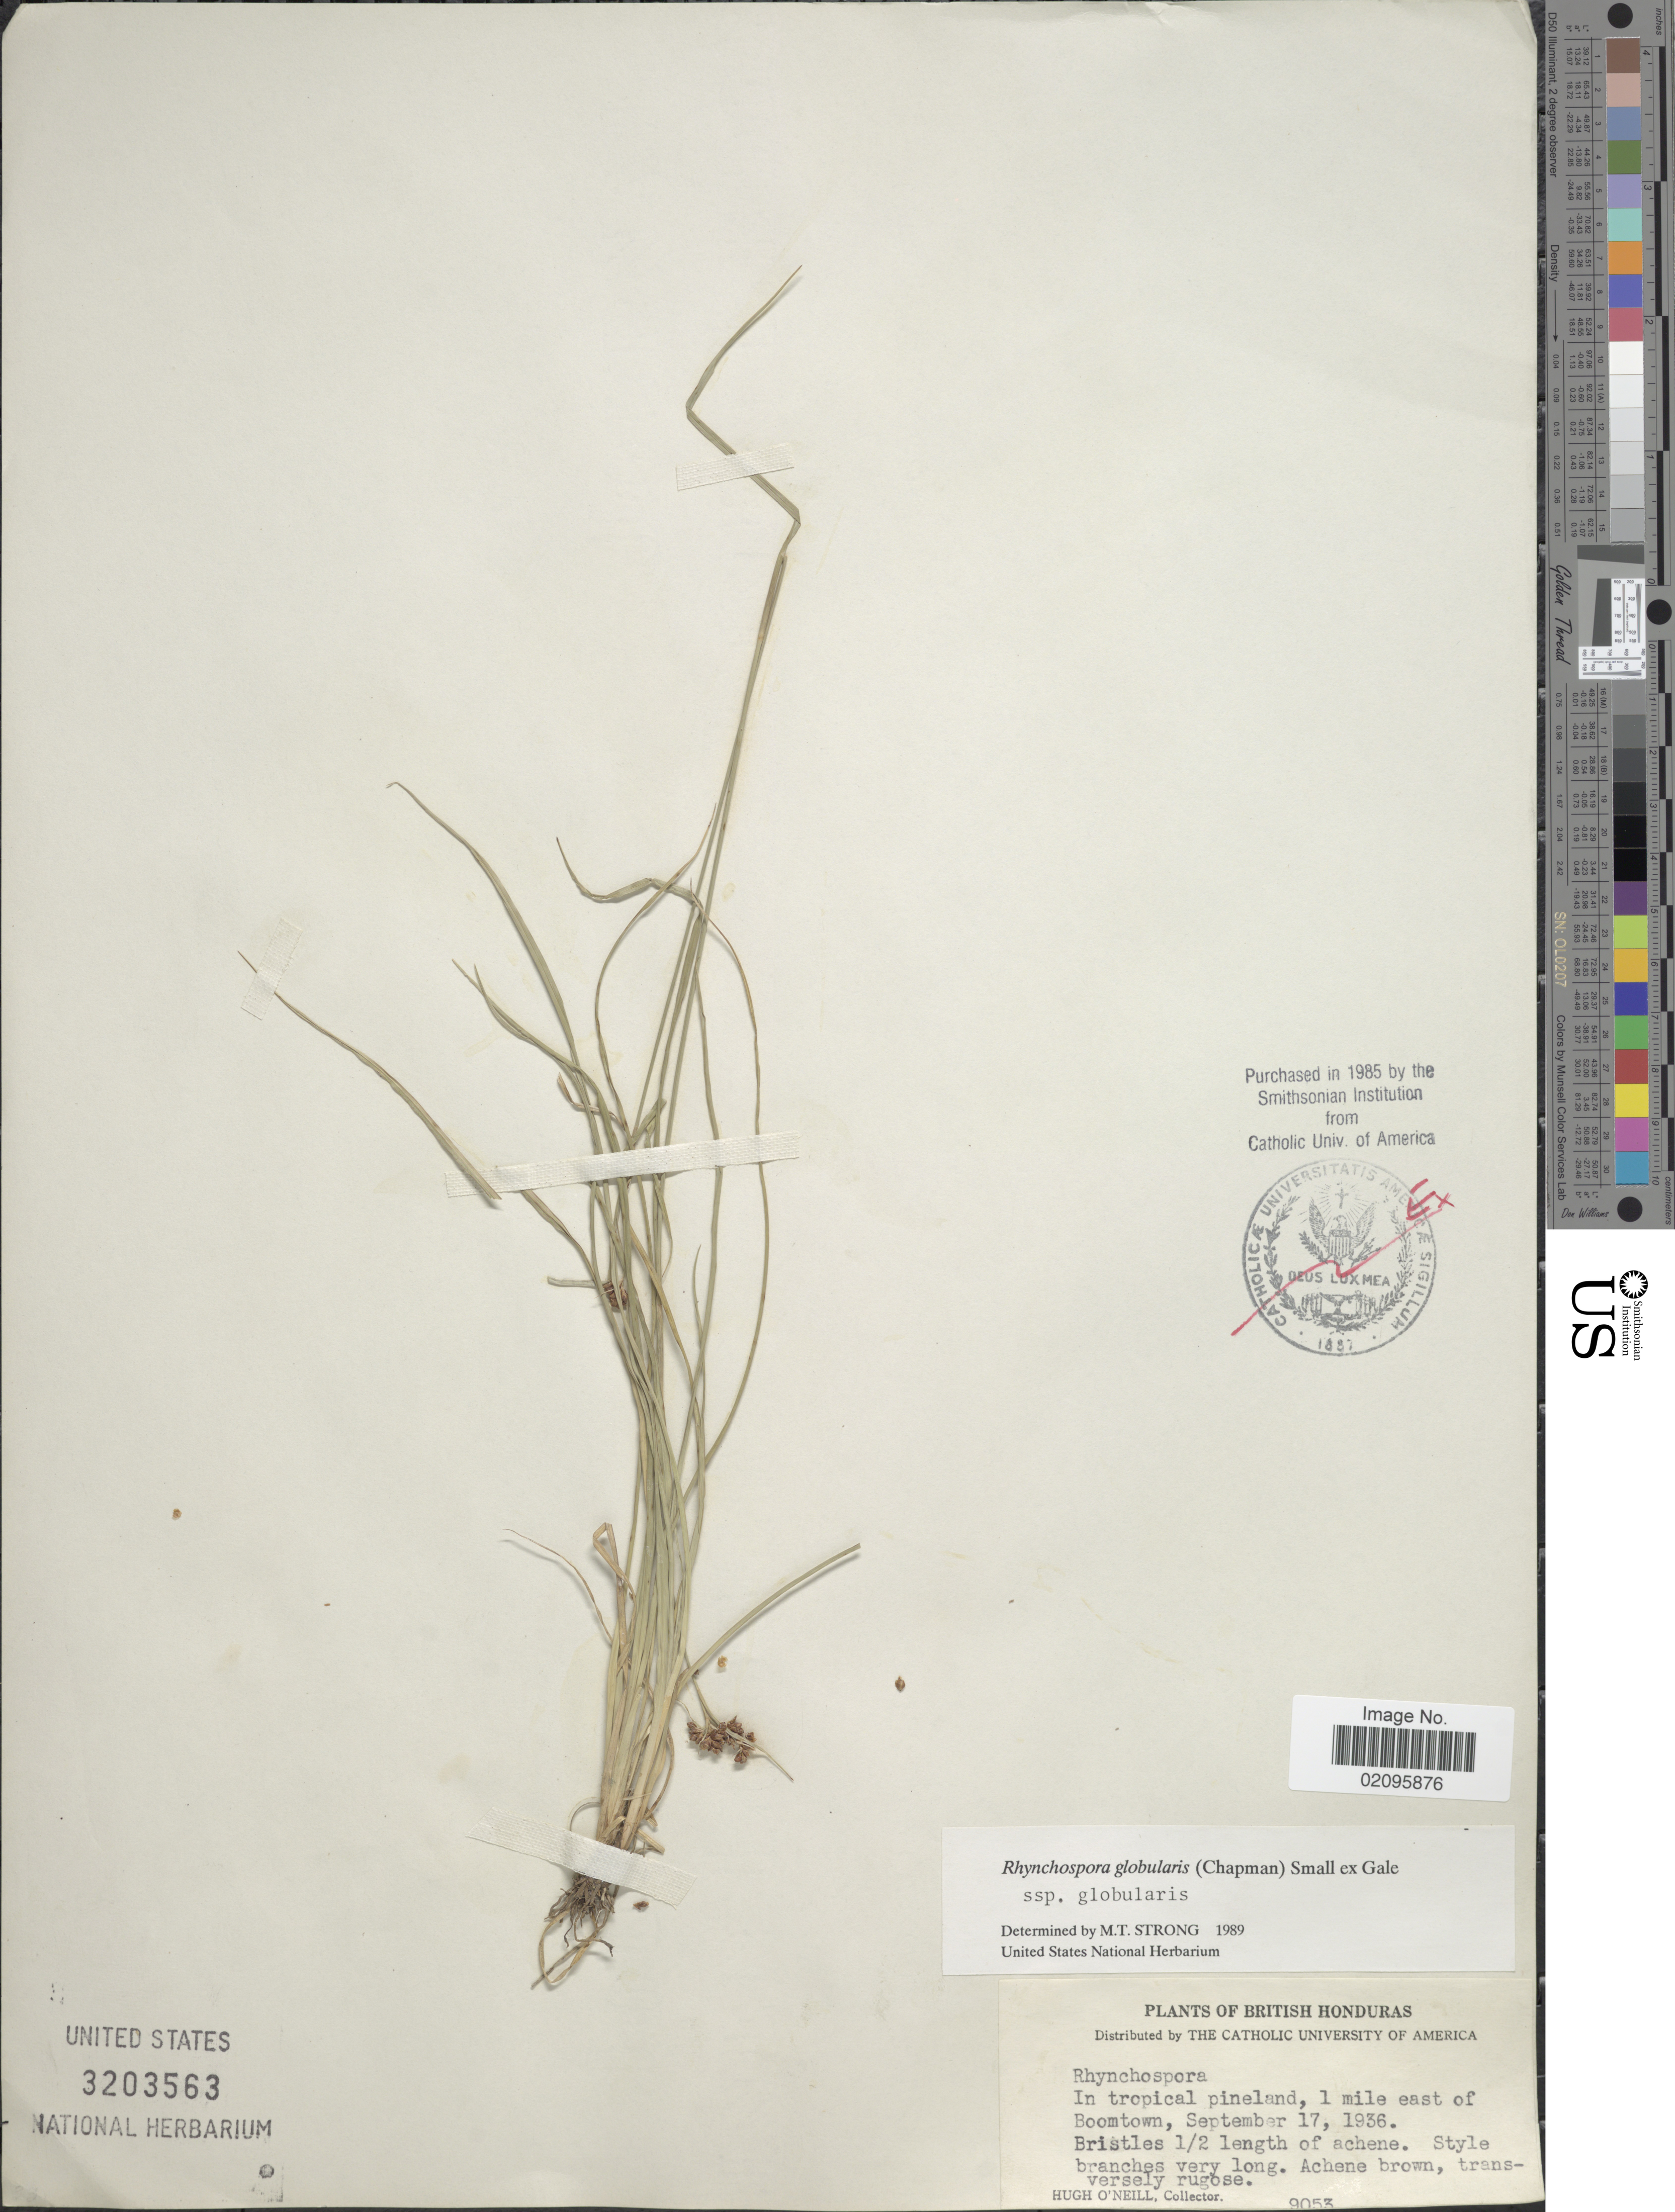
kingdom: Plantae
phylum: Tracheophyta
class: Liliopsida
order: Poales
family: Cyperaceae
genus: Rhynchospora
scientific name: Rhynchospora globularis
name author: (Chapm.) Small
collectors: H. O'Neill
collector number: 9053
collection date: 1936-09-17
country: Belize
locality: British Honduras, in tropical pineland, 1 mile east of Boomtown.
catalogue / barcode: US 3203563